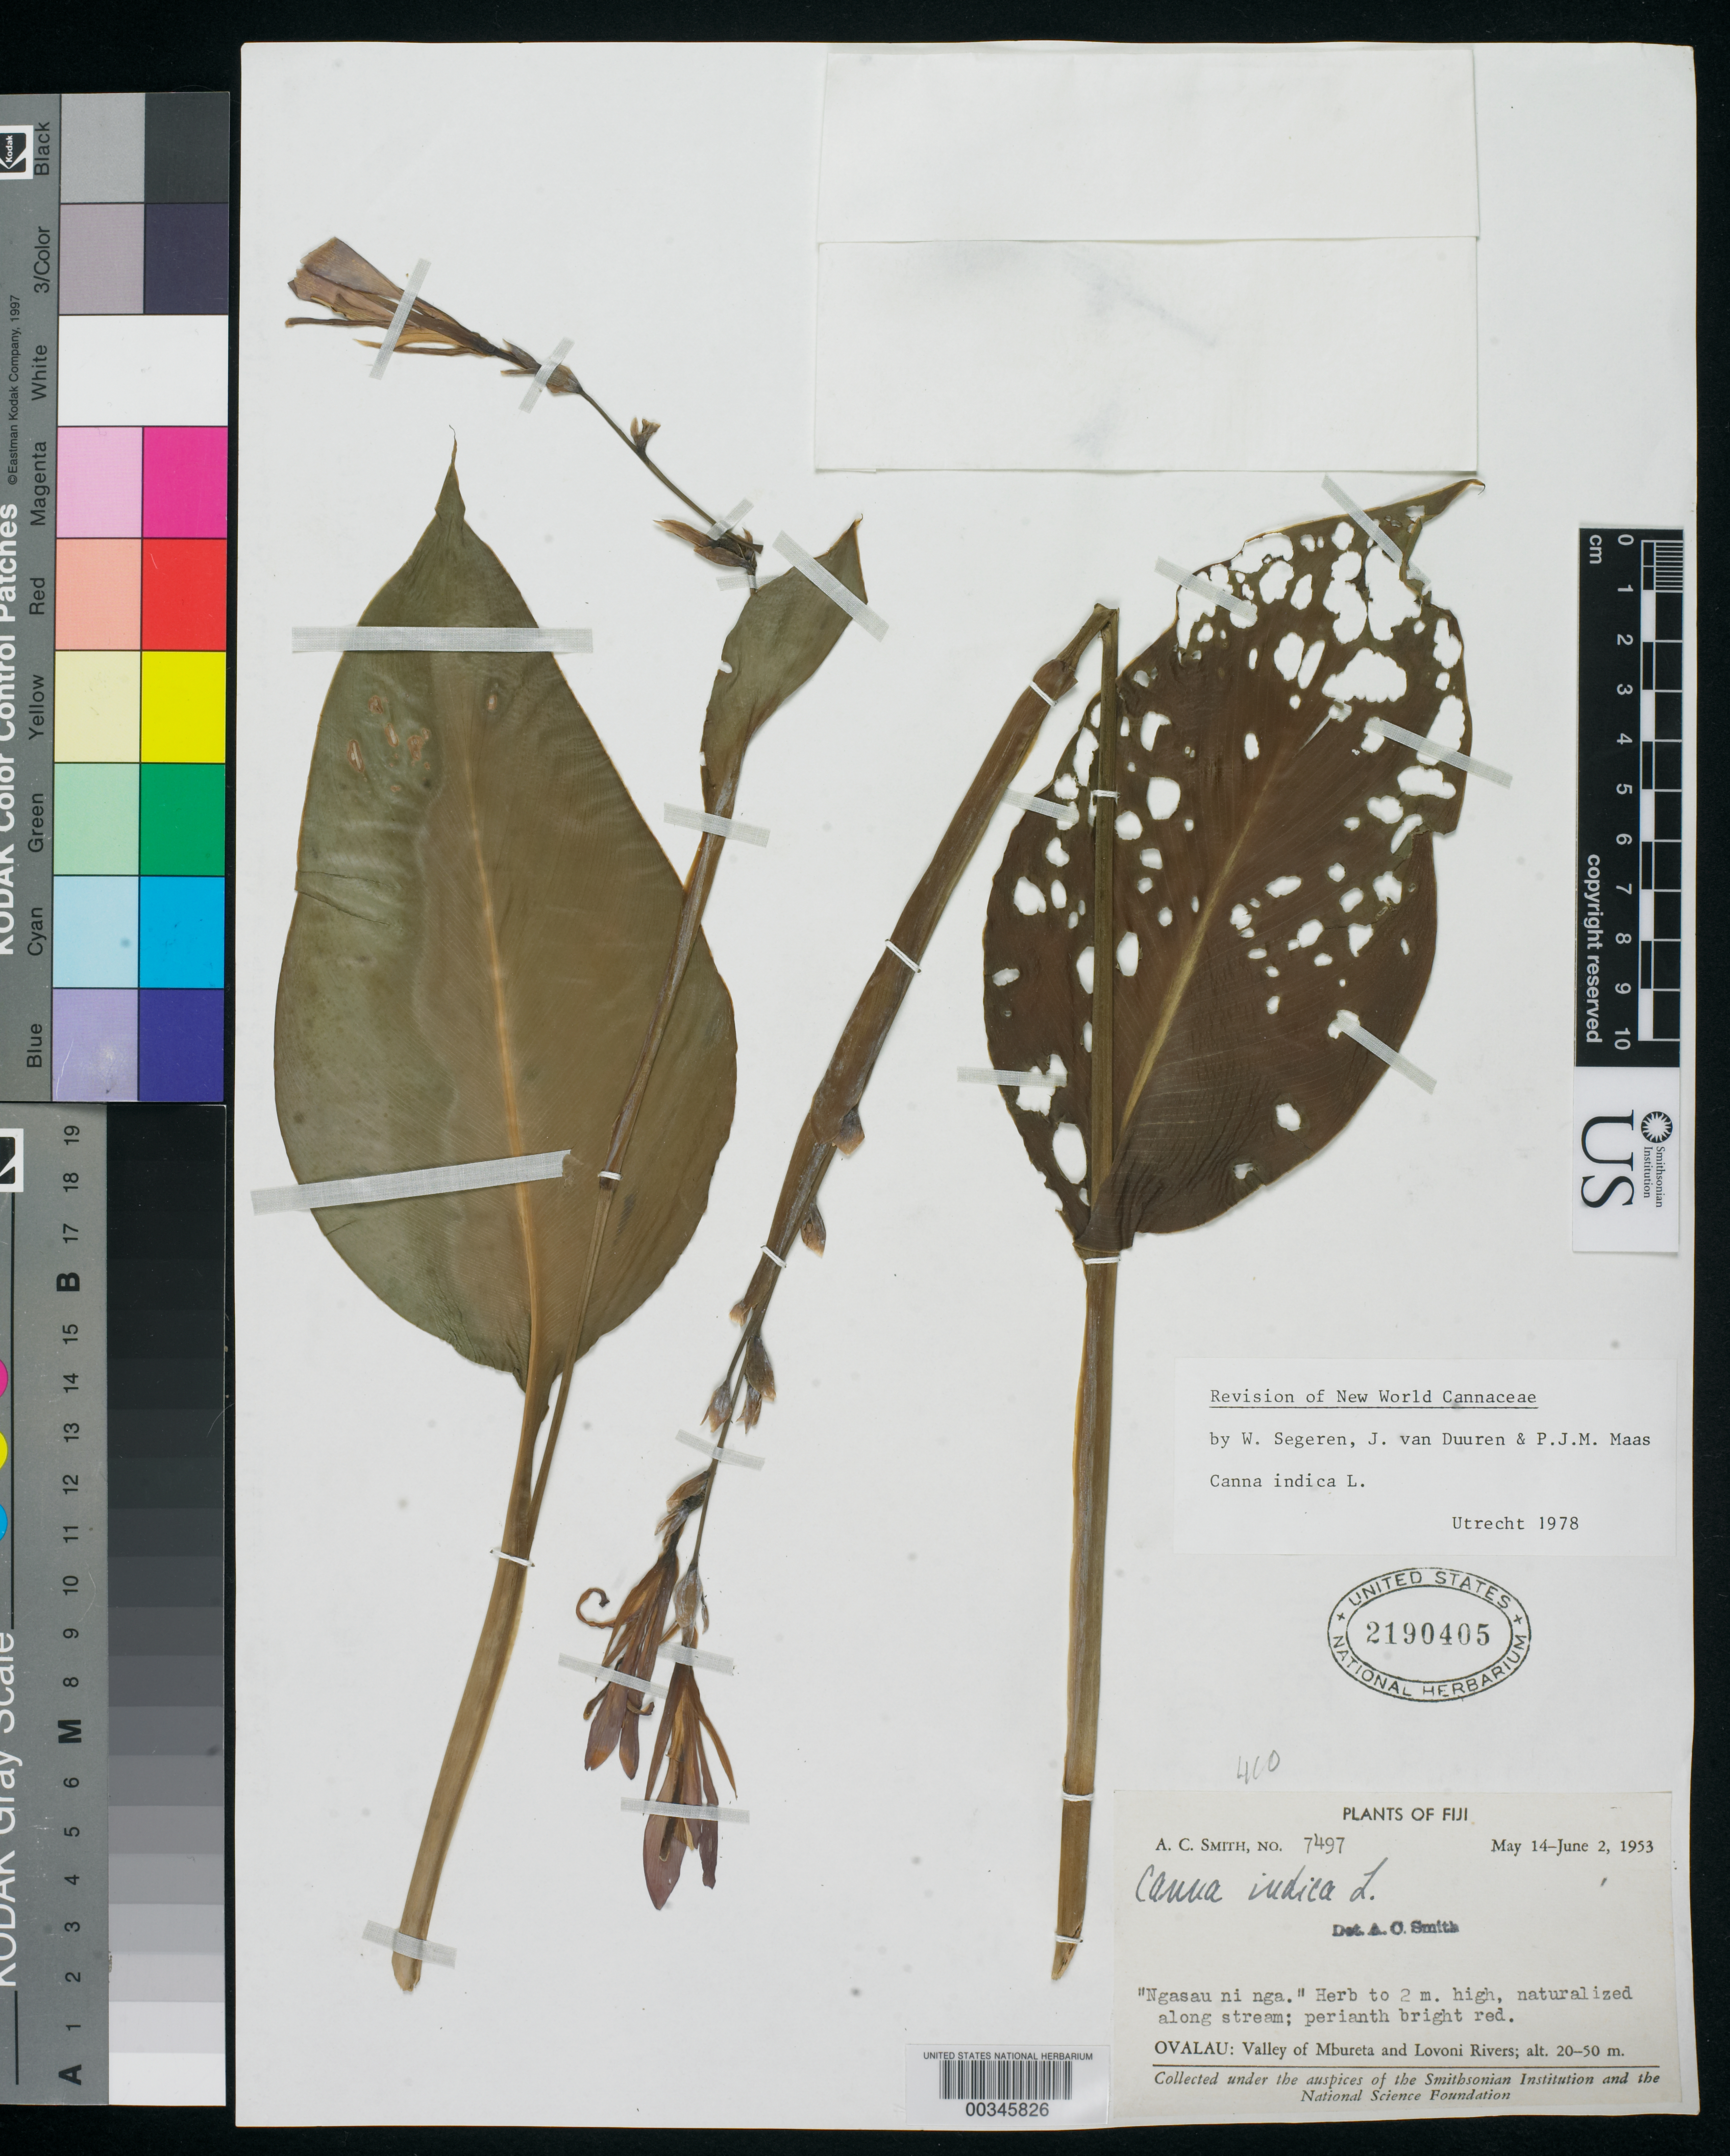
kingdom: Plantae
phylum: Tracheophyta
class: Liliopsida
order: Zingiberales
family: Cannaceae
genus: Canna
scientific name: Canna indica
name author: L.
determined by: Segeren, W.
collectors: A. C. Smith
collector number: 7497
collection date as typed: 14 May 1953 to 02 Jun 1953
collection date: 1953-05-14/1953-06-02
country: Fiji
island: Ovalau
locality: Ovalau: Valley of Mbureta and Lovoni Rivers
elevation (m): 20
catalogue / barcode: US 2190405